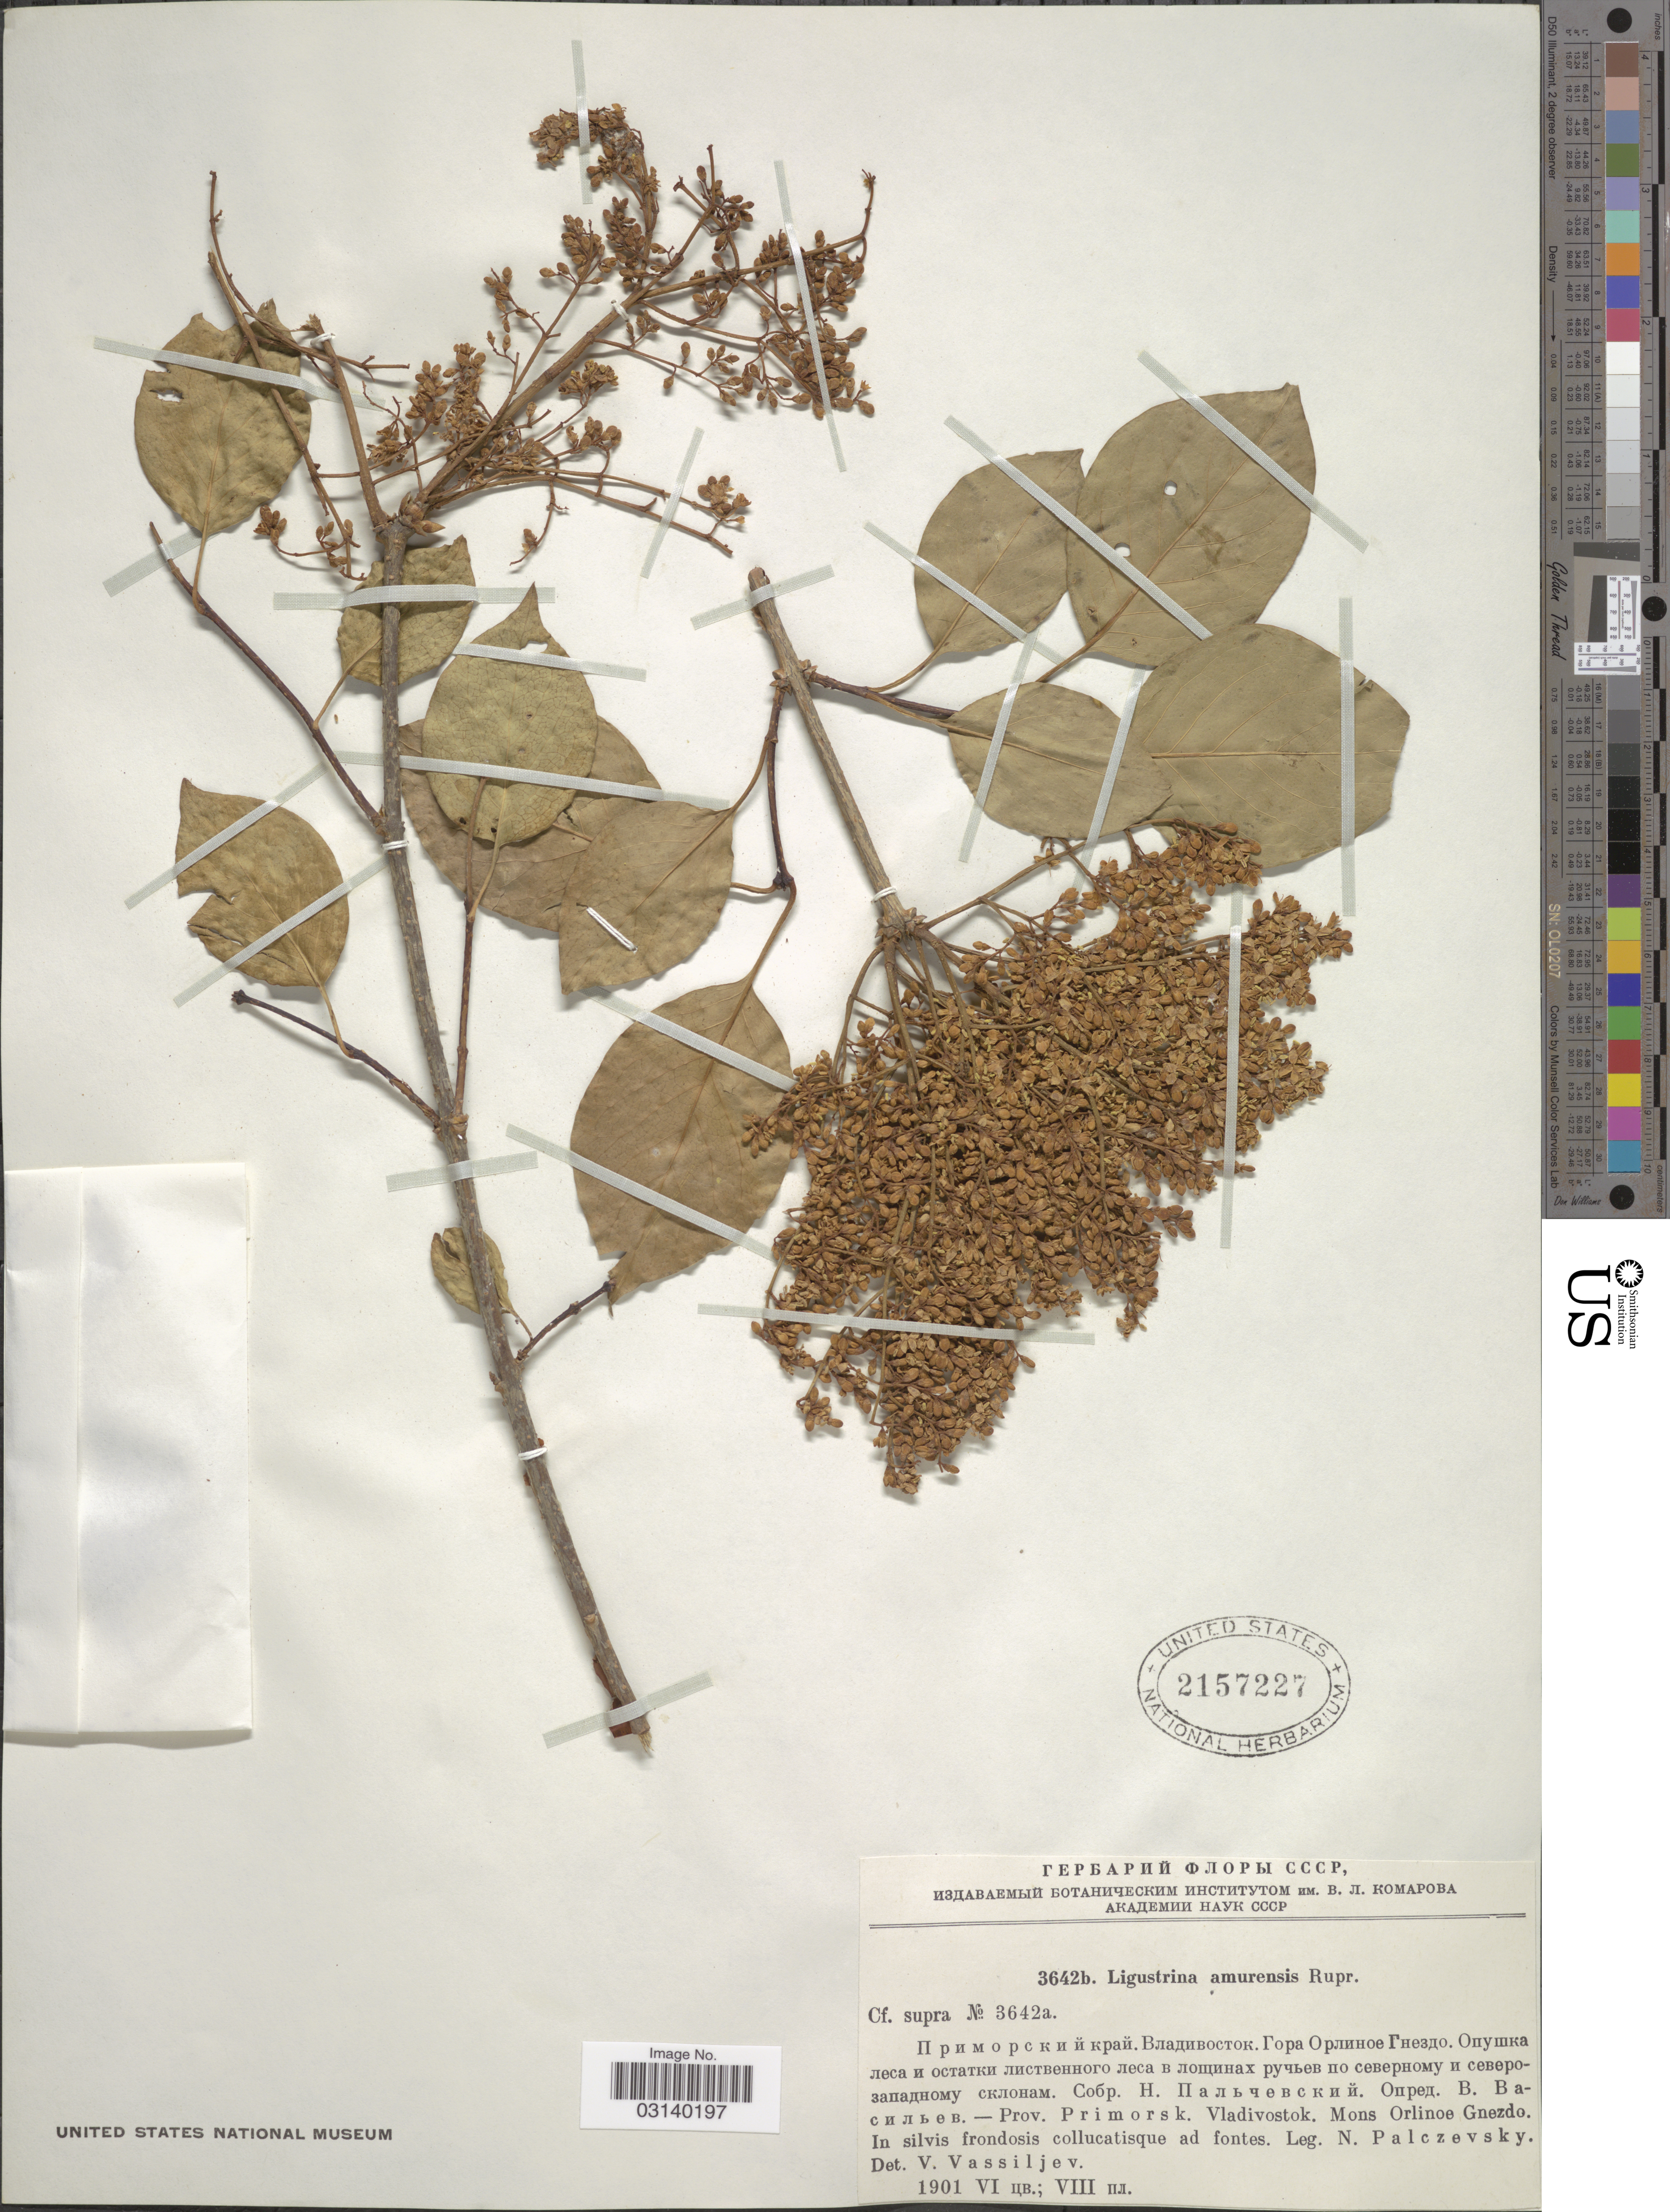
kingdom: Plantae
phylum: Tracheophyta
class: Magnoliopsida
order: Lamiales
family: Oleaceae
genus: Syringa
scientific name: Syringa amurensis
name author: Rupr.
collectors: N. Palczevsky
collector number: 3642b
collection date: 1901-06/1901-07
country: Russian Federation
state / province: Primorsky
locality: Prov. Primorsk. Vladivostok. Mons Orlinoe Gnezdo. In silvis frondosis collucatisque ad fontes.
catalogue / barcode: US 2157227